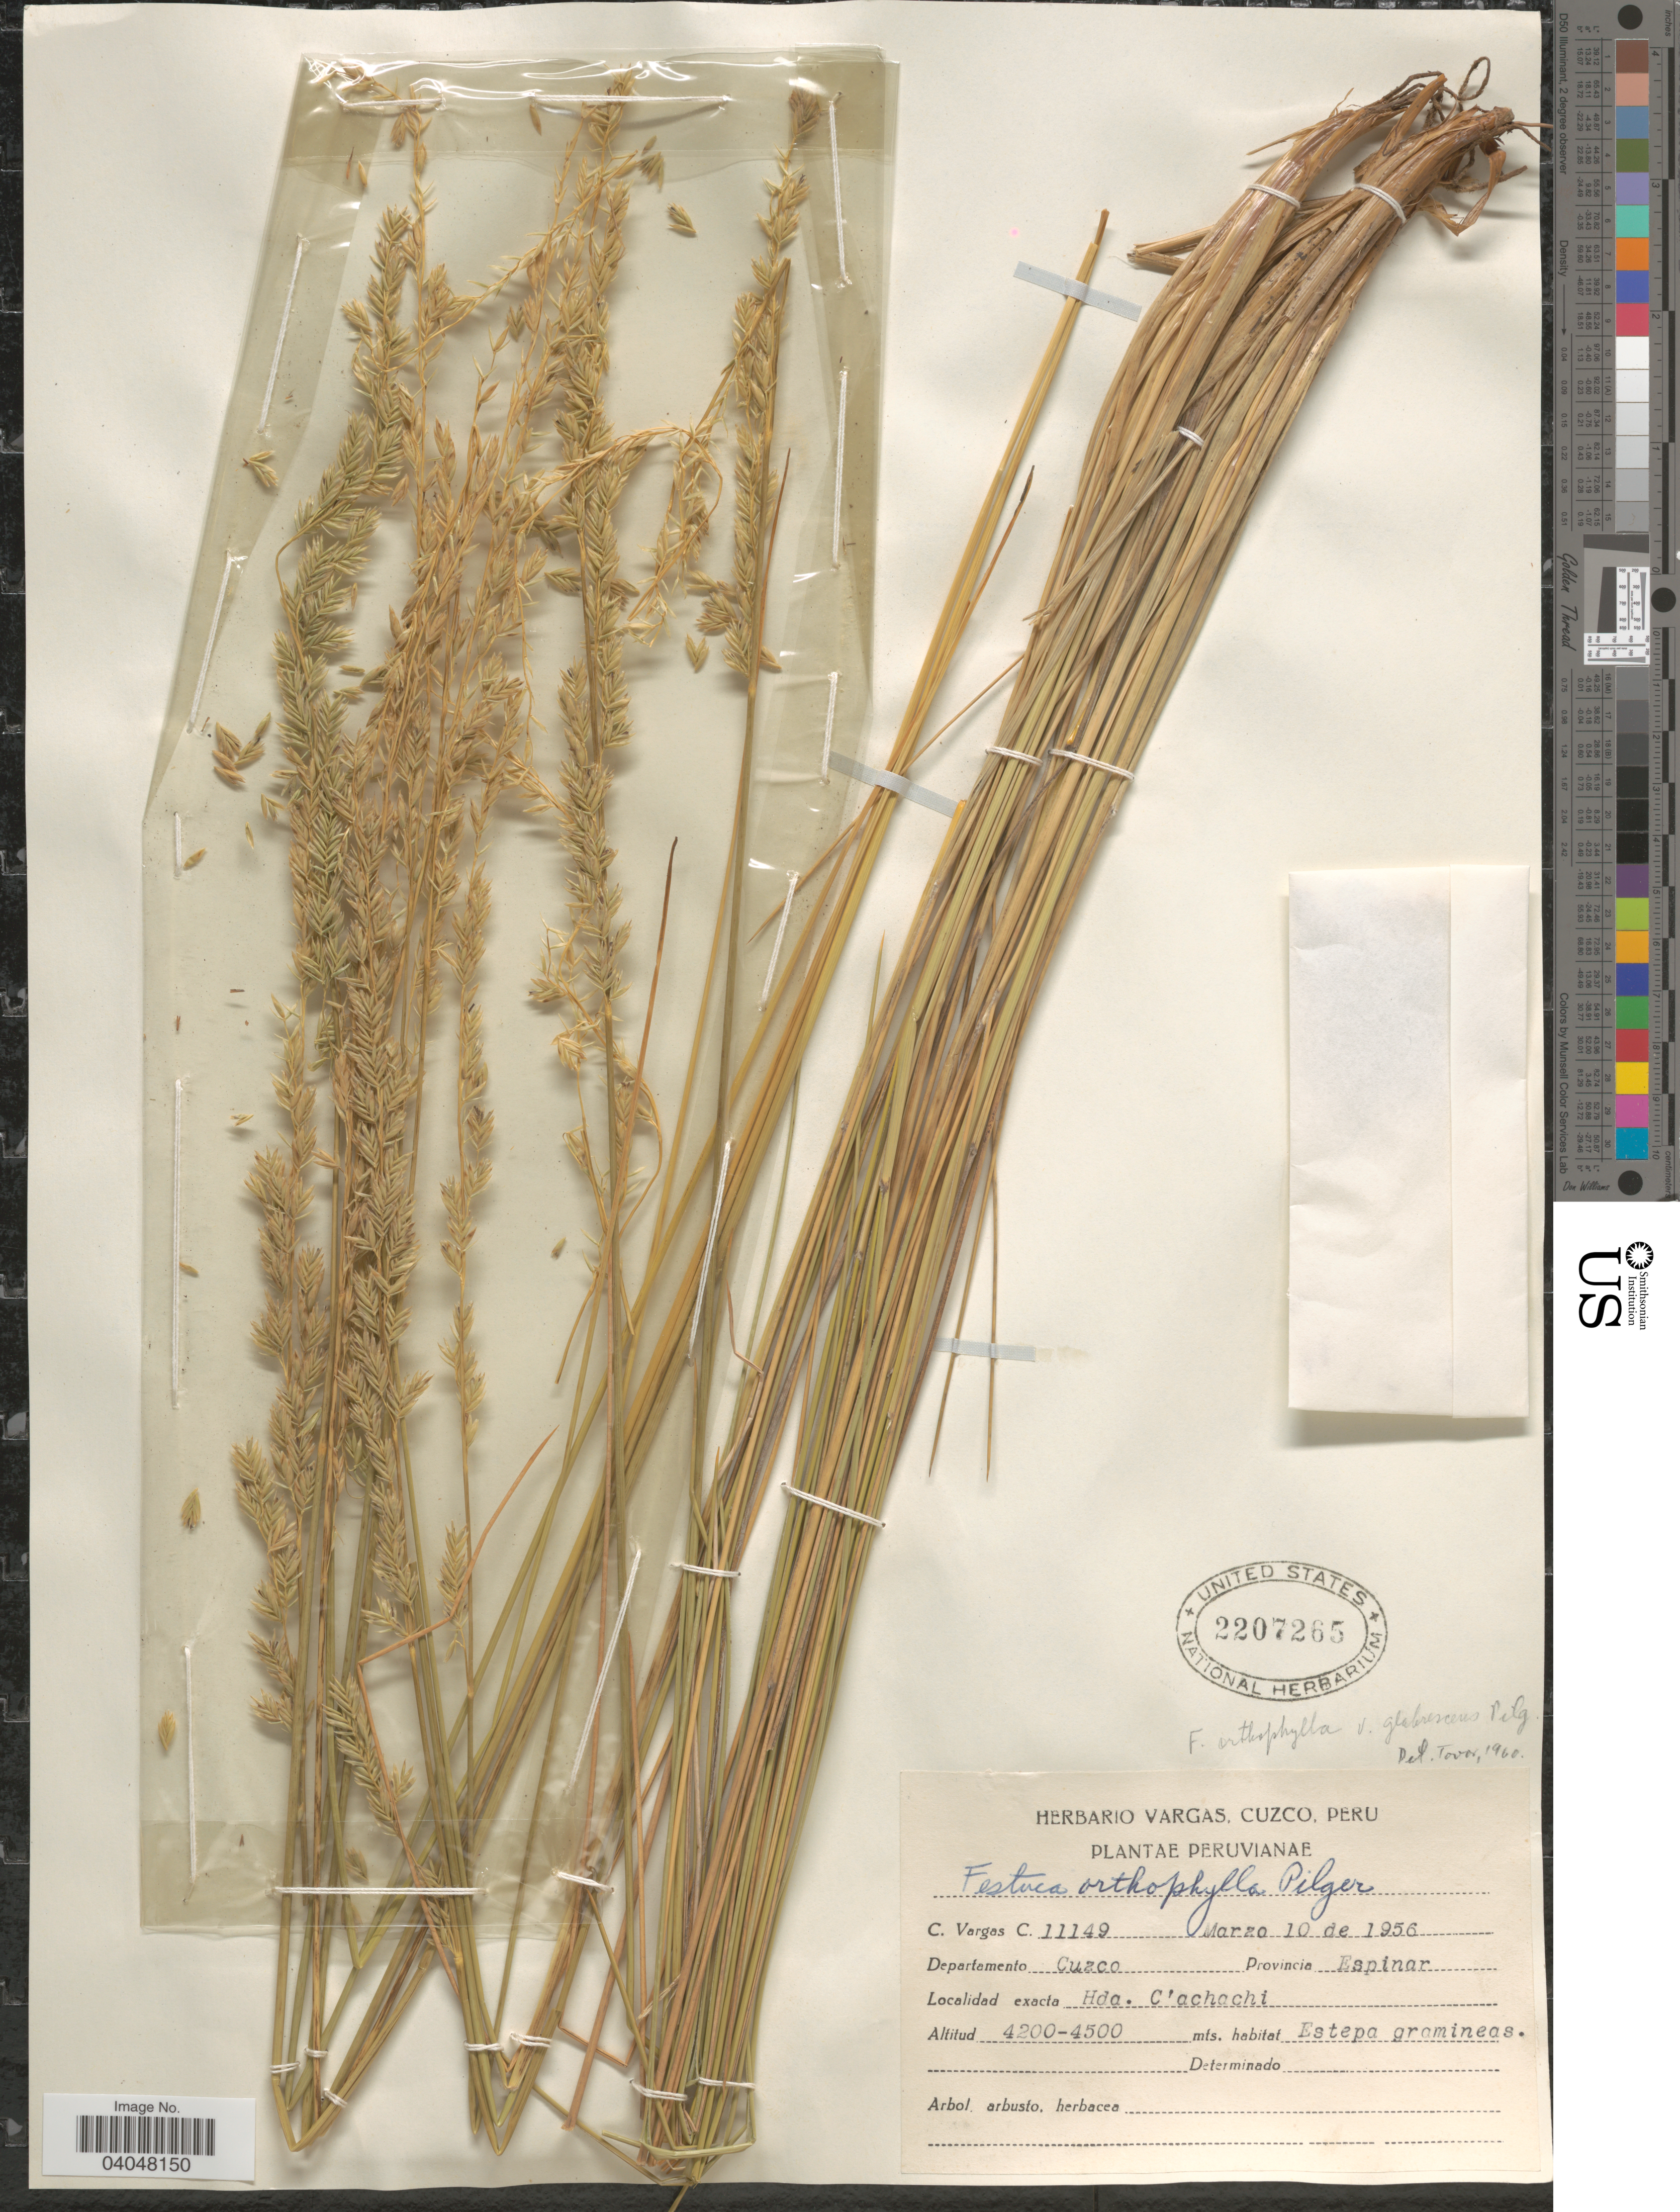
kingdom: Plantae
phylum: Tracheophyta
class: Liliopsida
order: Poales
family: Poaceae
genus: Festuca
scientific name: Festuca orthophylla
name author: Pilg.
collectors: C. Vargas Calderón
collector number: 11149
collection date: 1956-03-10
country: Peru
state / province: Cusco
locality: Departamento Cuzco. Provincia Espinar. Hda. C'achachi.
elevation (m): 4200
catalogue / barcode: US 2207265